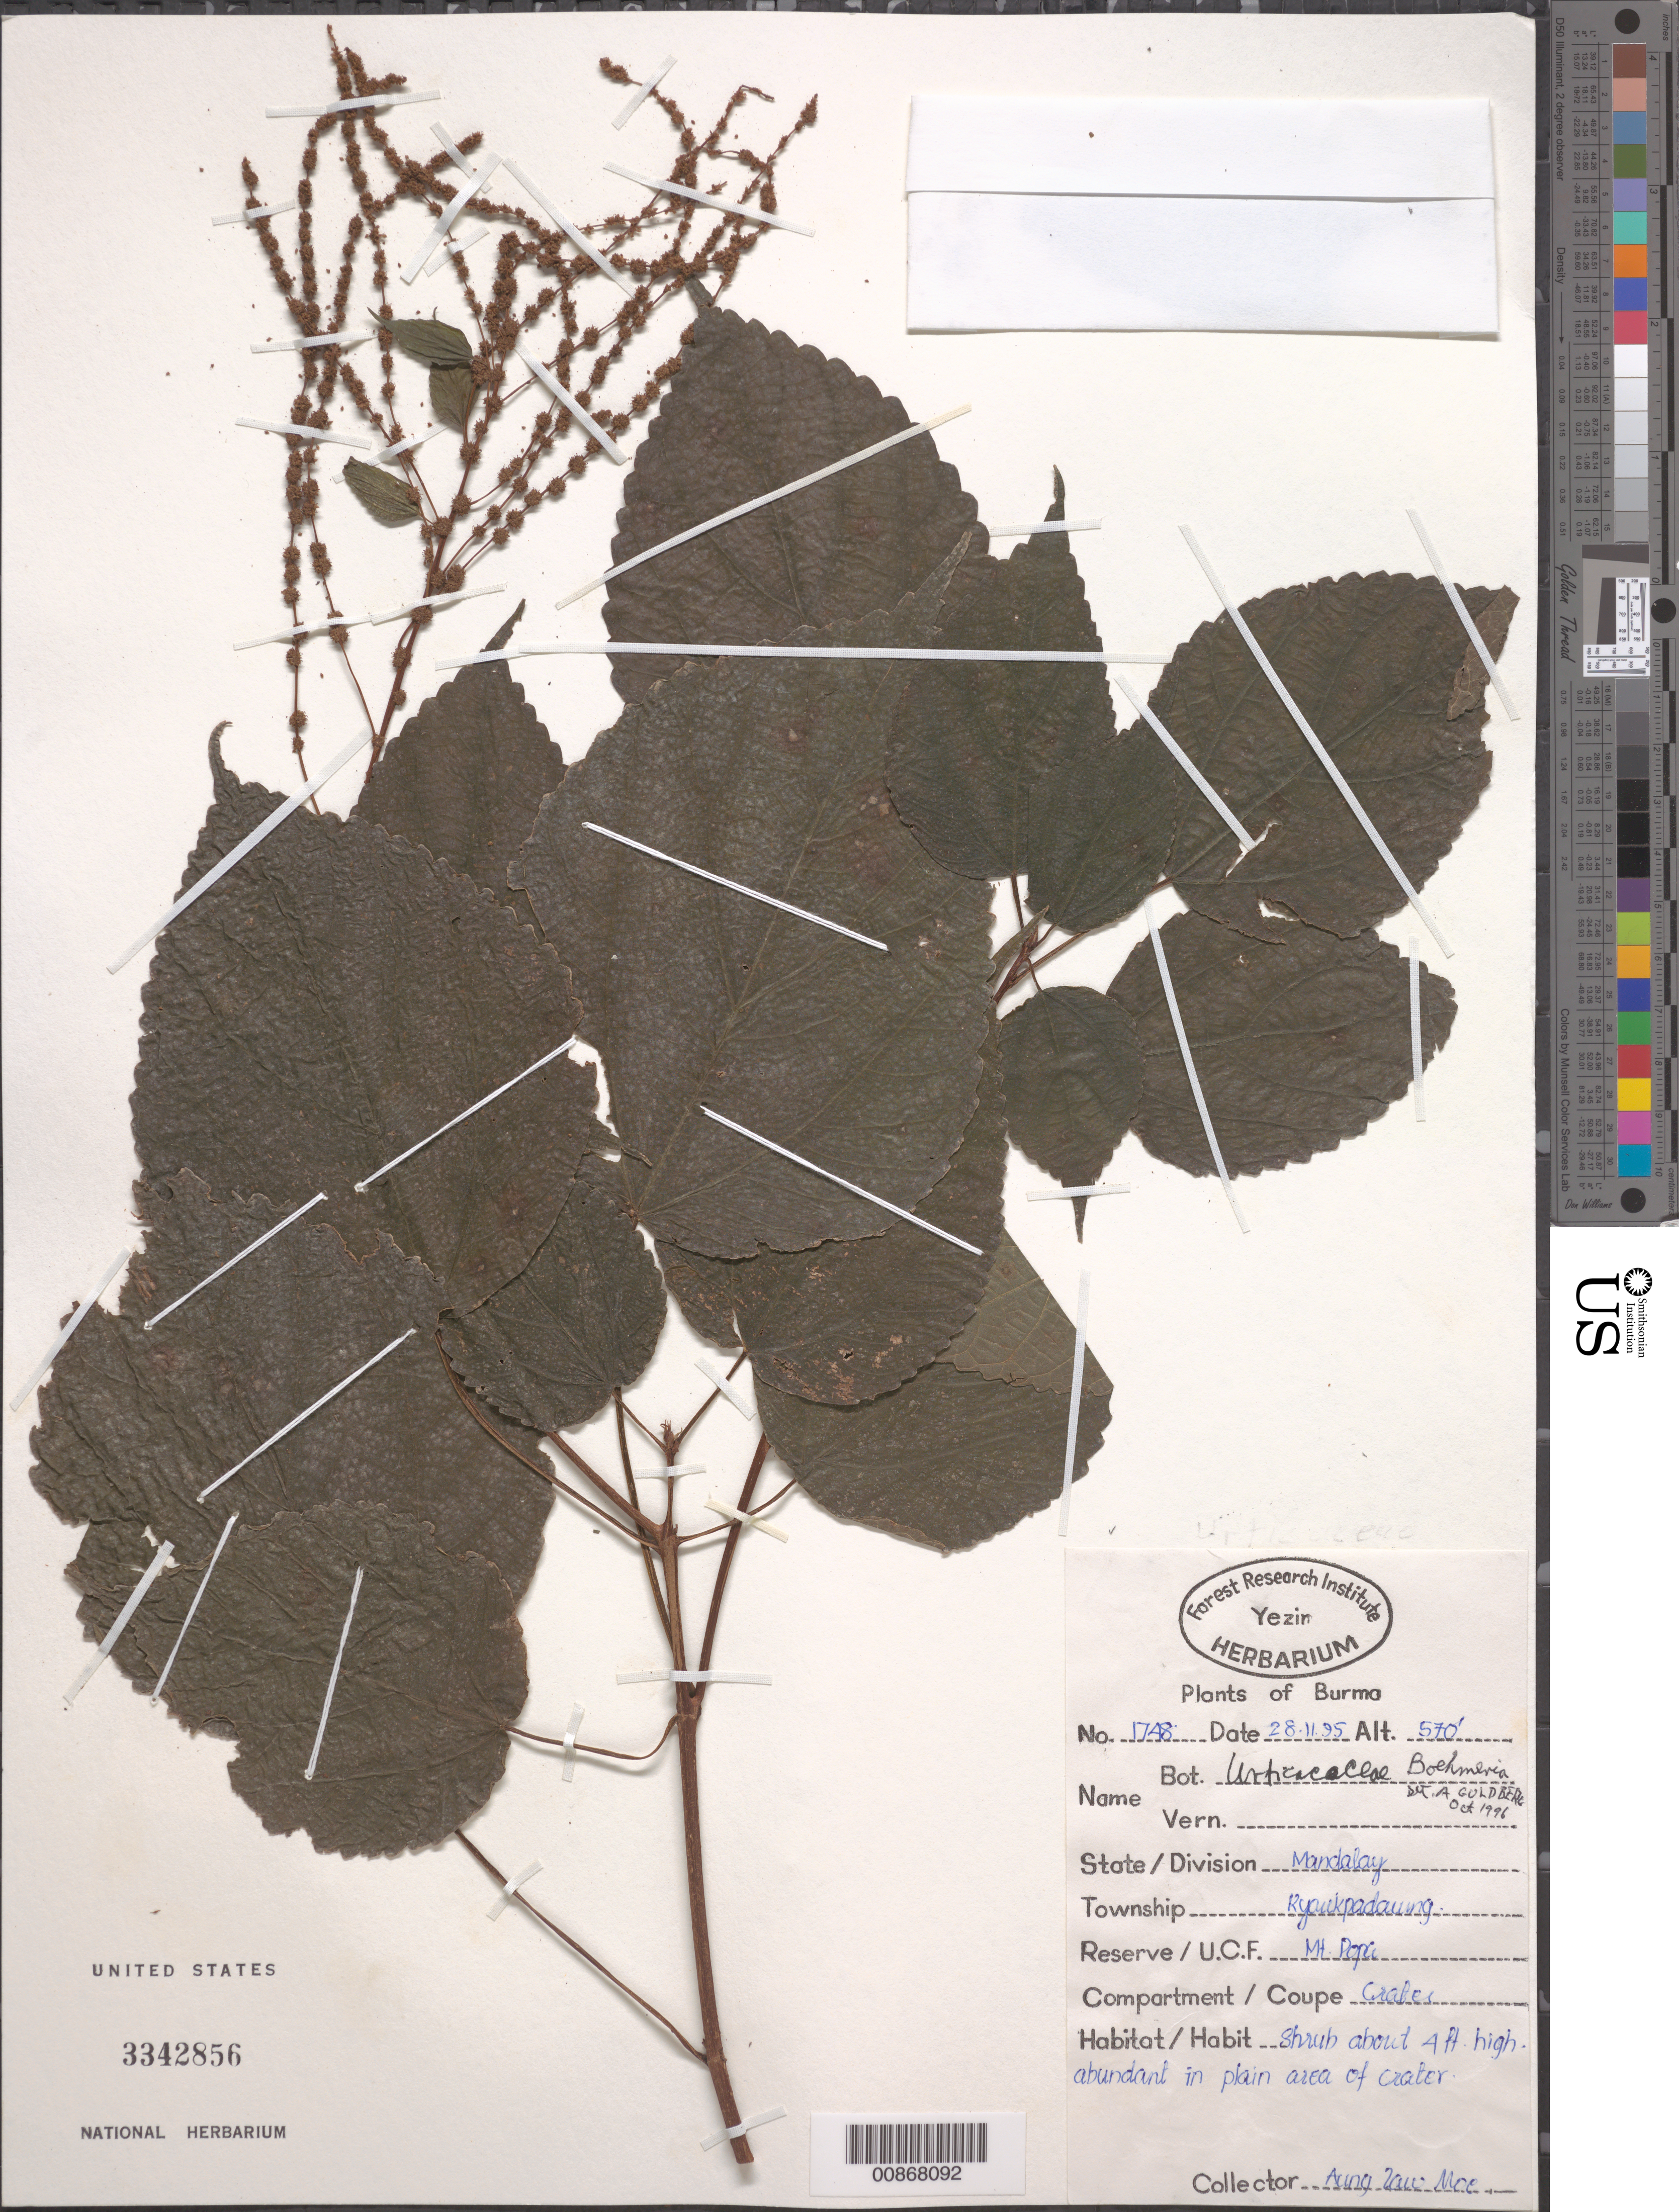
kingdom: Plantae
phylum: Tracheophyta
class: Magnoliopsida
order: Rosales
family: Urticaceae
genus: Boehmeria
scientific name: Boehmeria sp.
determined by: Goldberg, Aaron, (US), NMNH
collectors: Aung Zaw Moe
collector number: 1748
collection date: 1995-11-28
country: Myanmar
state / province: Mandalay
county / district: Kyaukpadaung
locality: Mt. Popa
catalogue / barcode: US 3342856